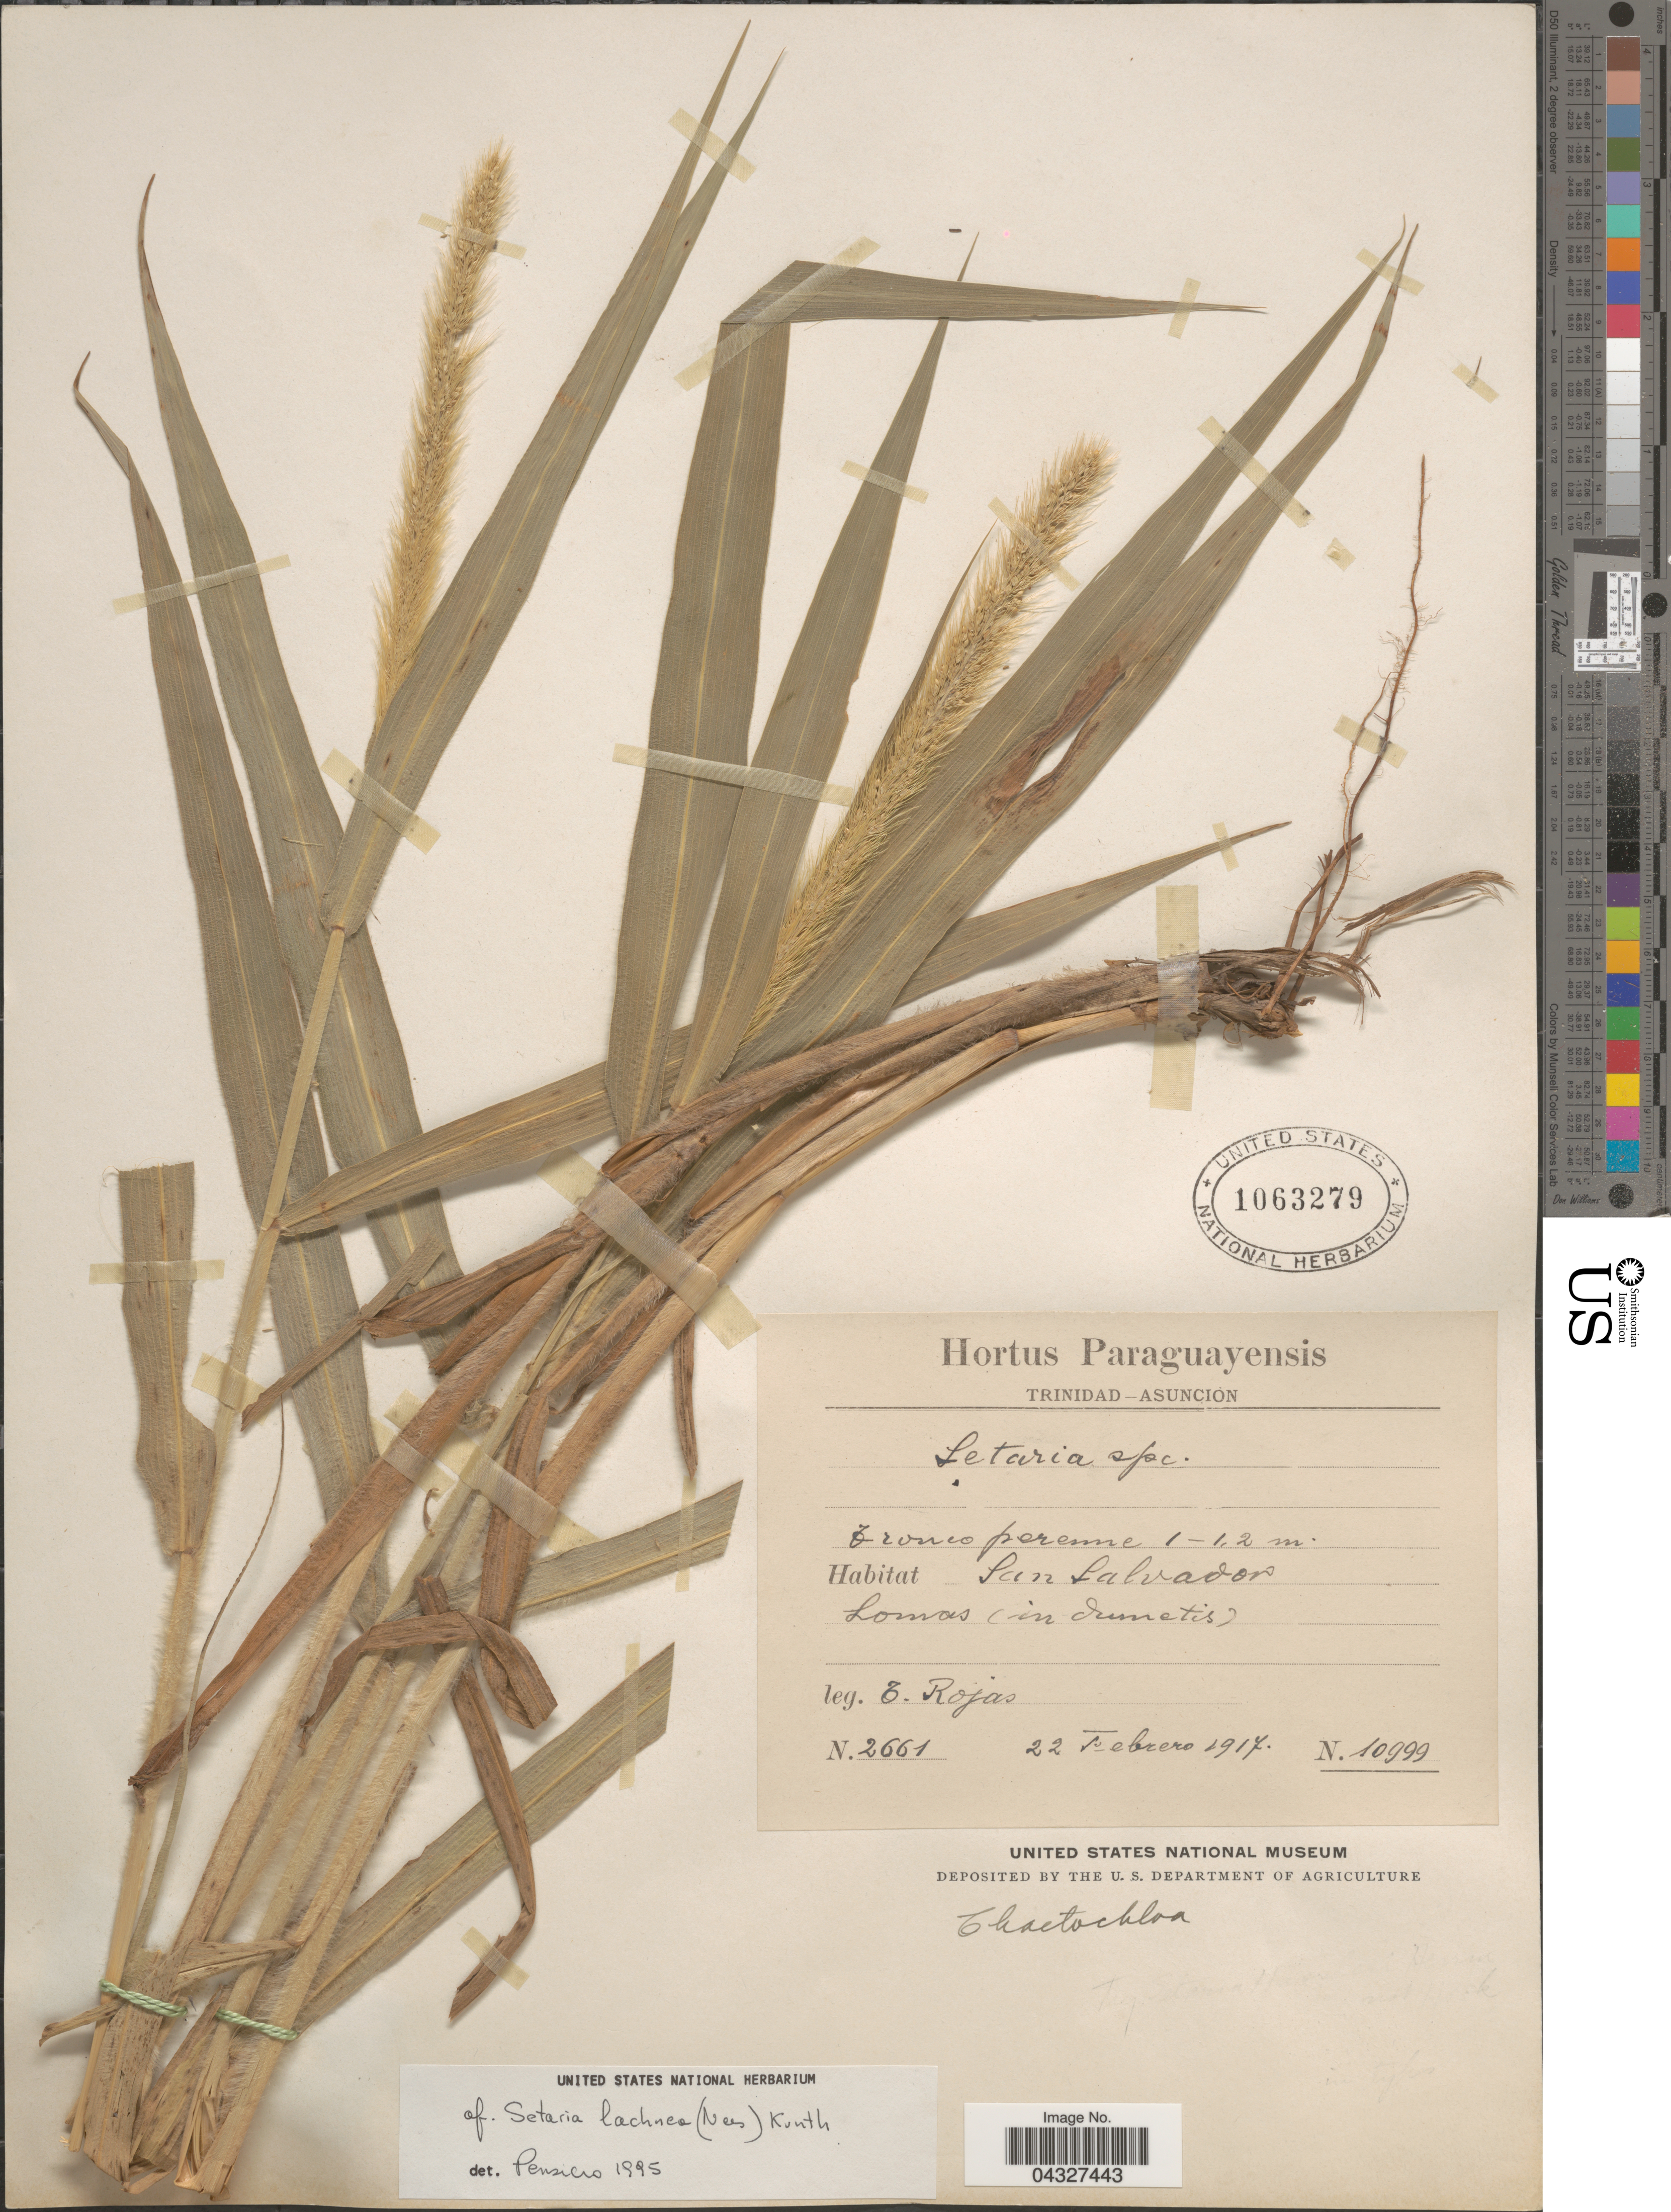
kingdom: Plantae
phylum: Tracheophyta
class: Liliopsida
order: Poales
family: Poaceae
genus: Setaria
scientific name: Setaria lachnea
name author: (Nees) Kunth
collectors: T. Rojas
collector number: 2661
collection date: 1917-02-22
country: Paraguay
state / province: Asuncion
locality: San Salvador Lomas (in dumetis).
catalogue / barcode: US 1063279